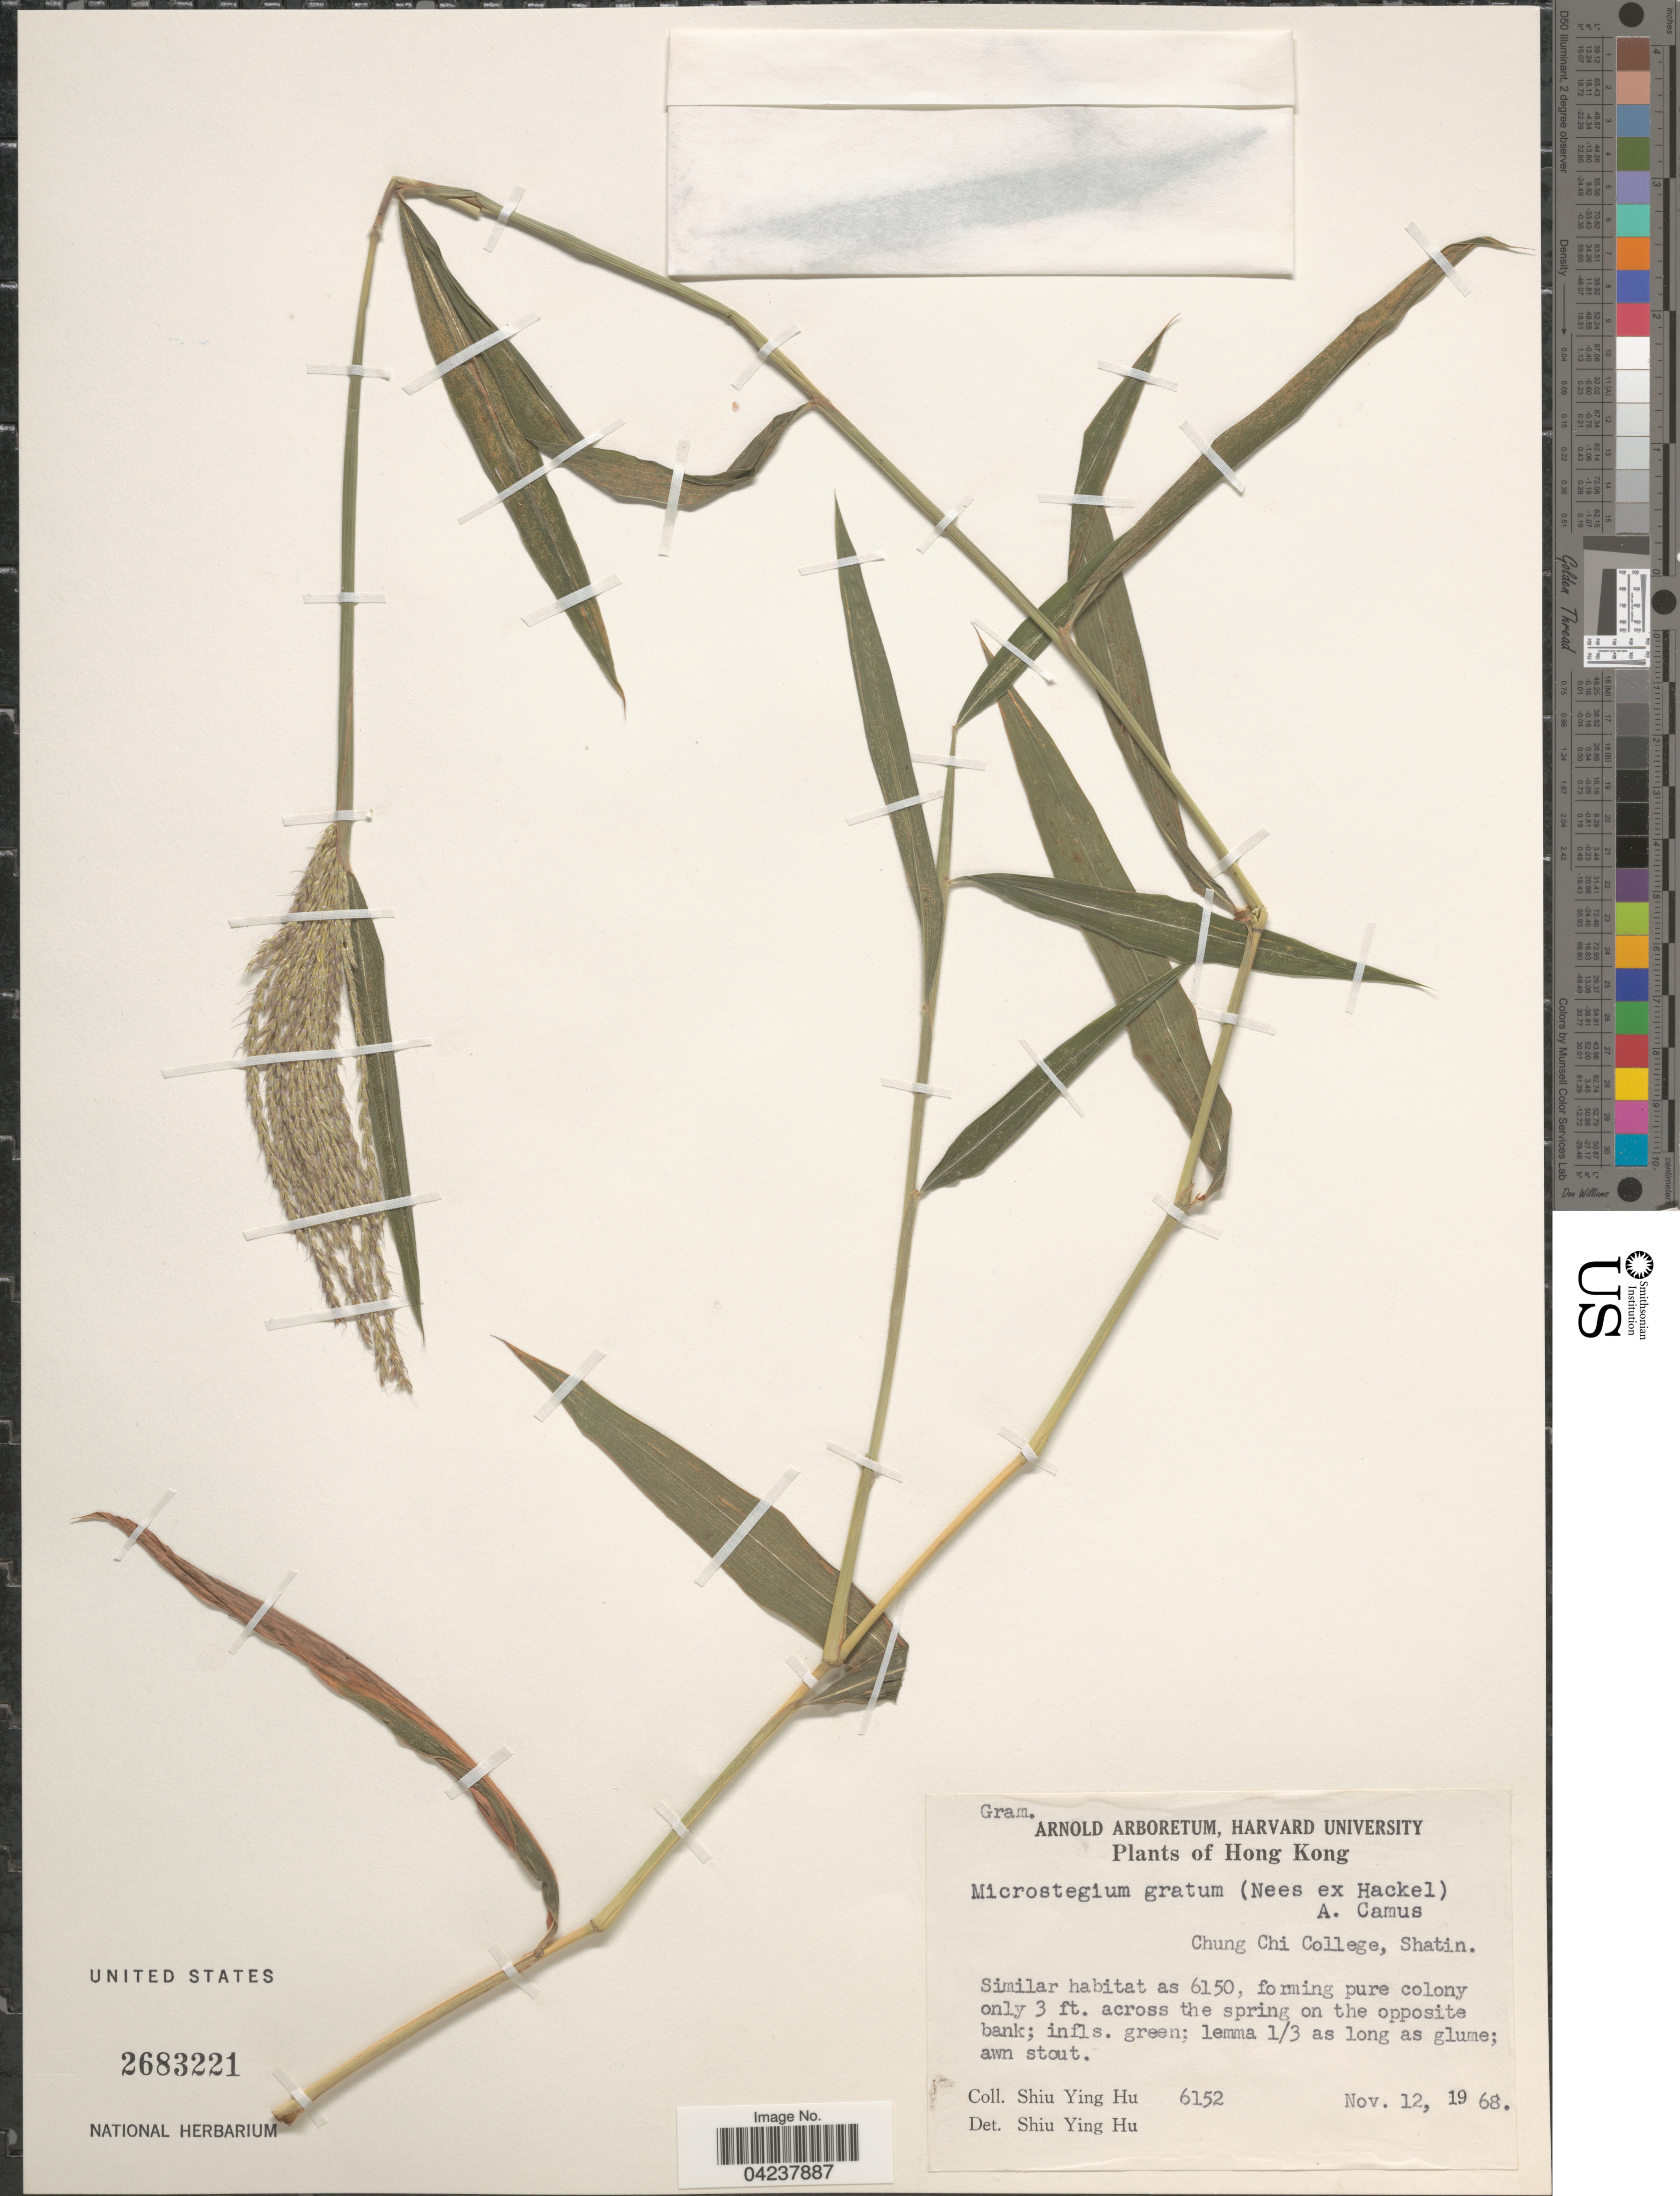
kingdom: Plantae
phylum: Tracheophyta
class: Liliopsida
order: Poales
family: Poaceae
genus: Microstegium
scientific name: Microstegium fasciculatum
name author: (L.) Henr.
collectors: S. Y. Hu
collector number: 6152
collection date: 1968-11-12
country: China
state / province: Hong Kong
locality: Chung Chi College, Shatin.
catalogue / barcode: US 2683221